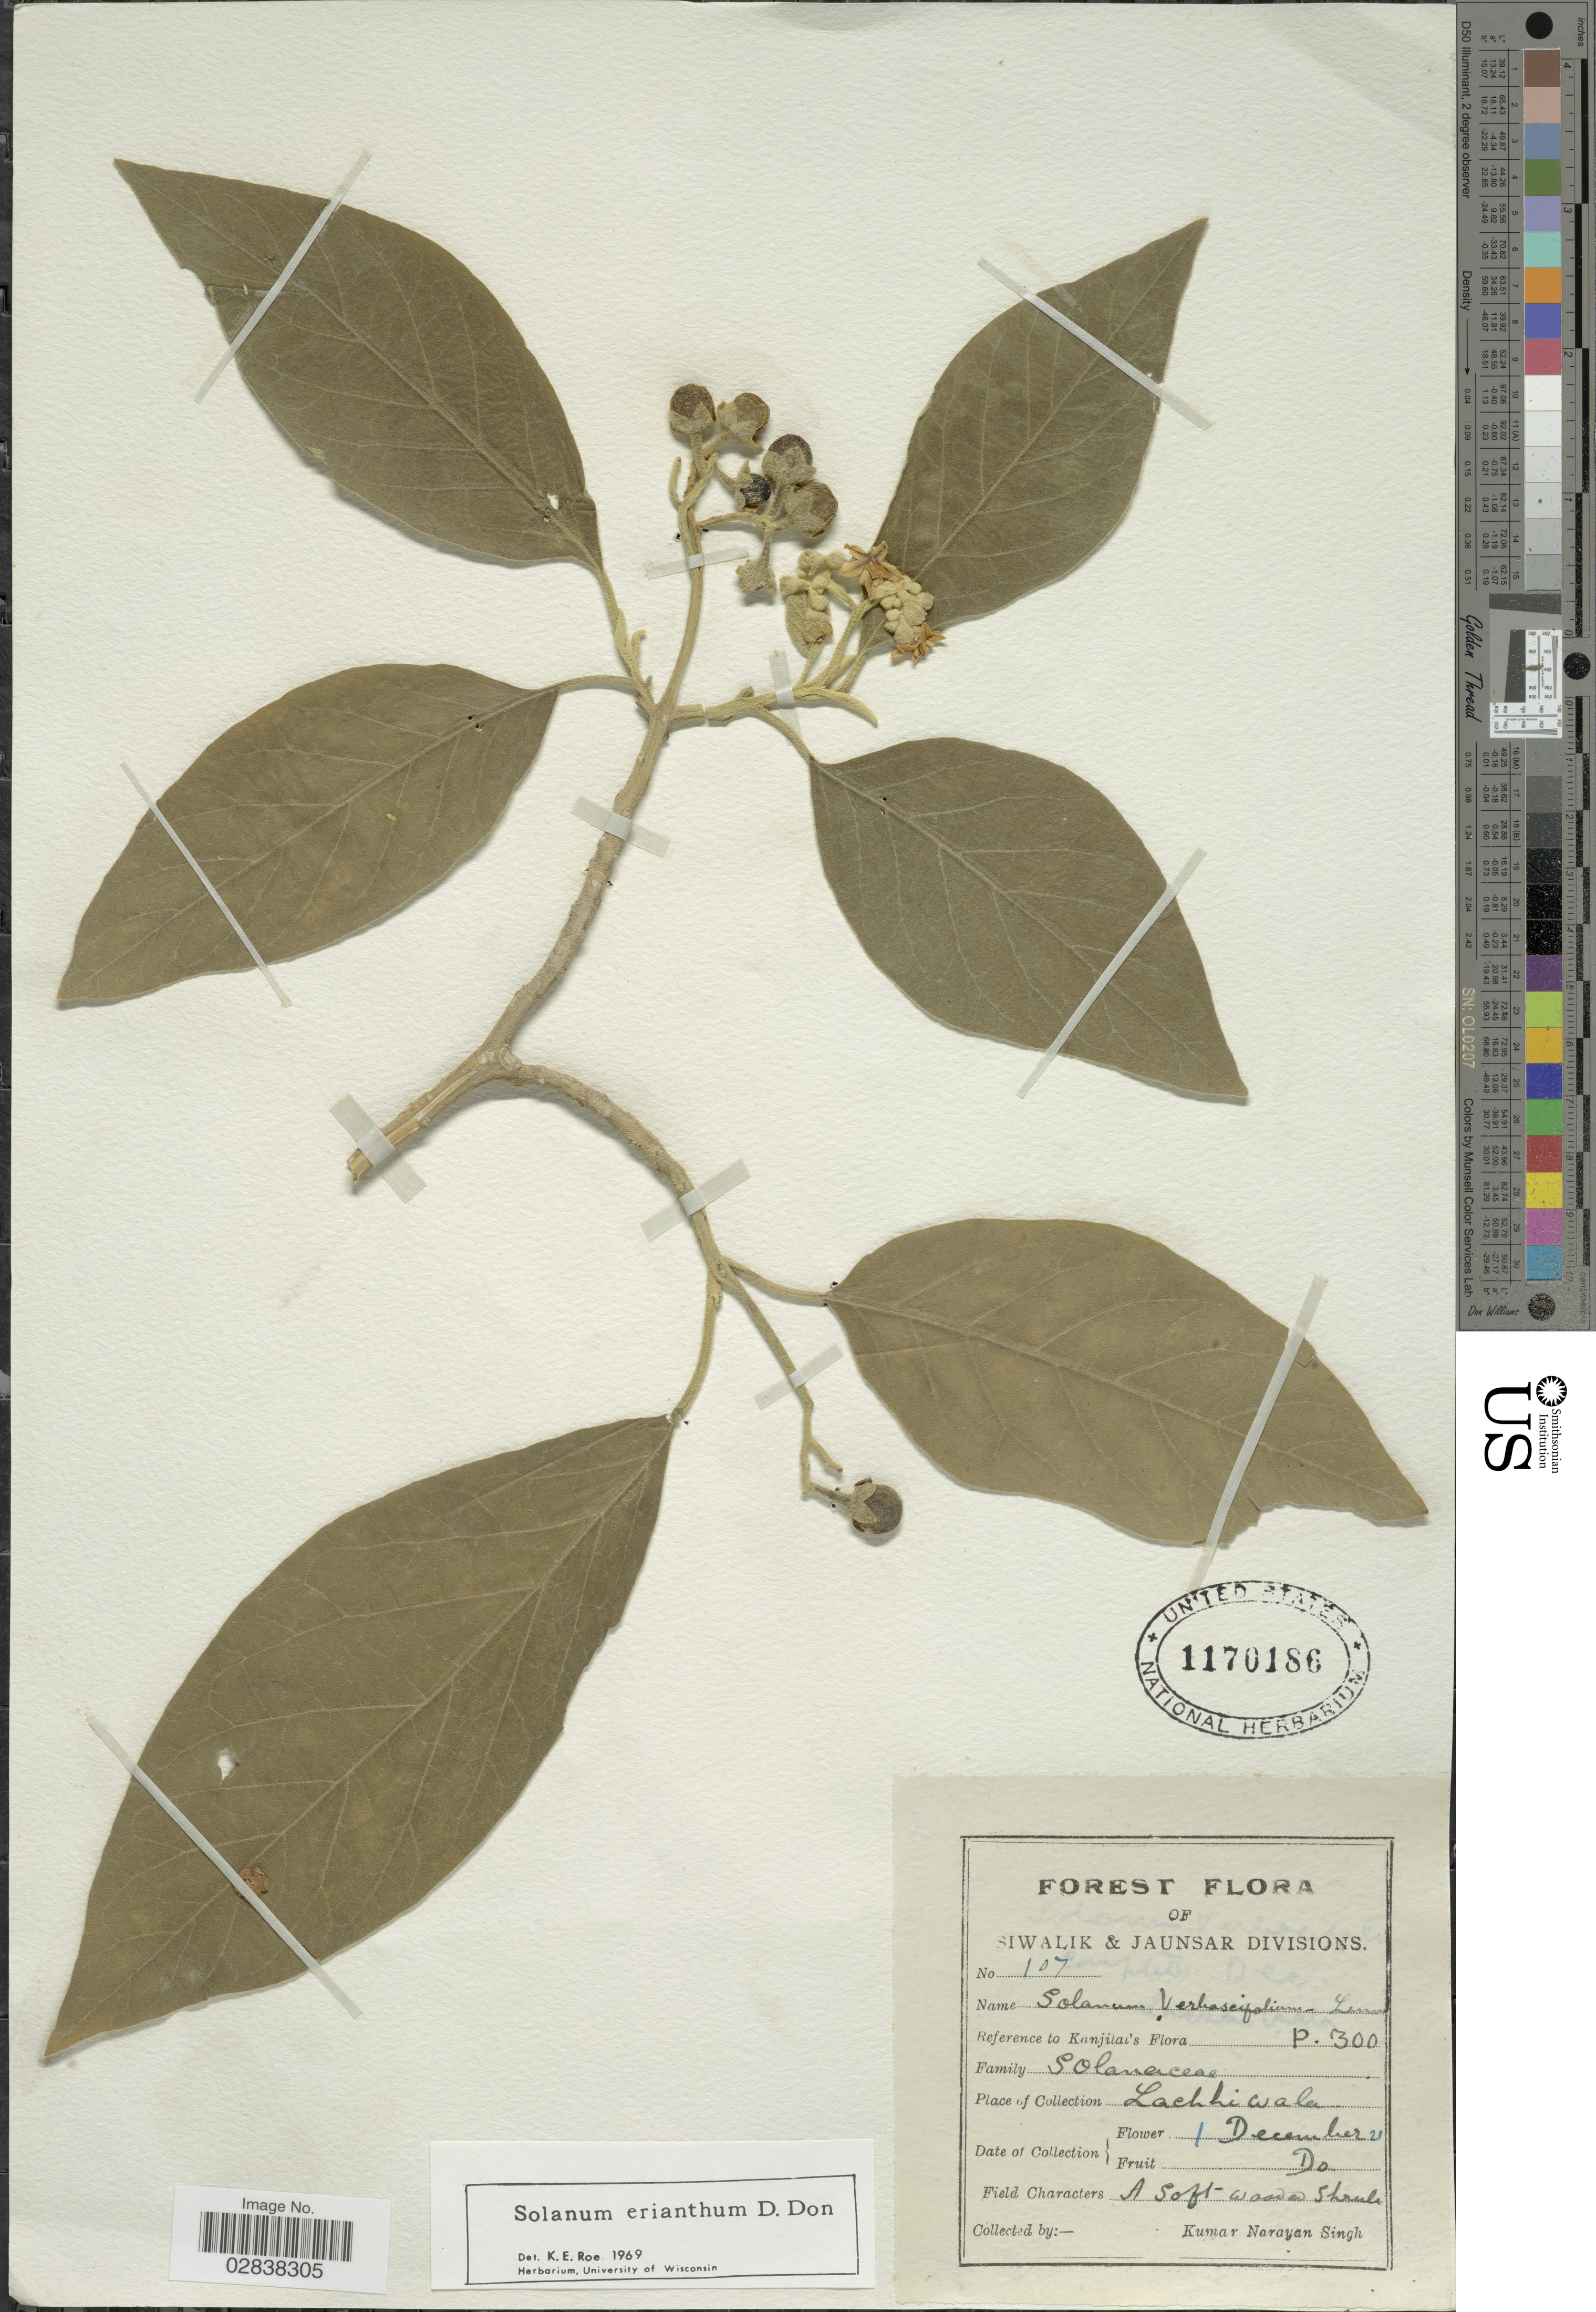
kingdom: Plantae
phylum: Tracheophyta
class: Magnoliopsida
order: Solanales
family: Solanaceae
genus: Solanum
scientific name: Solanum erianthum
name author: D. Don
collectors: K. Singh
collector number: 107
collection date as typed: Transcribed d/m/y: 1/12/21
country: India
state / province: Uttarakhand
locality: Siwalik & Jaunsar Divisions, Kanjilai's, Lachkiwala.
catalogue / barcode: US 1170186